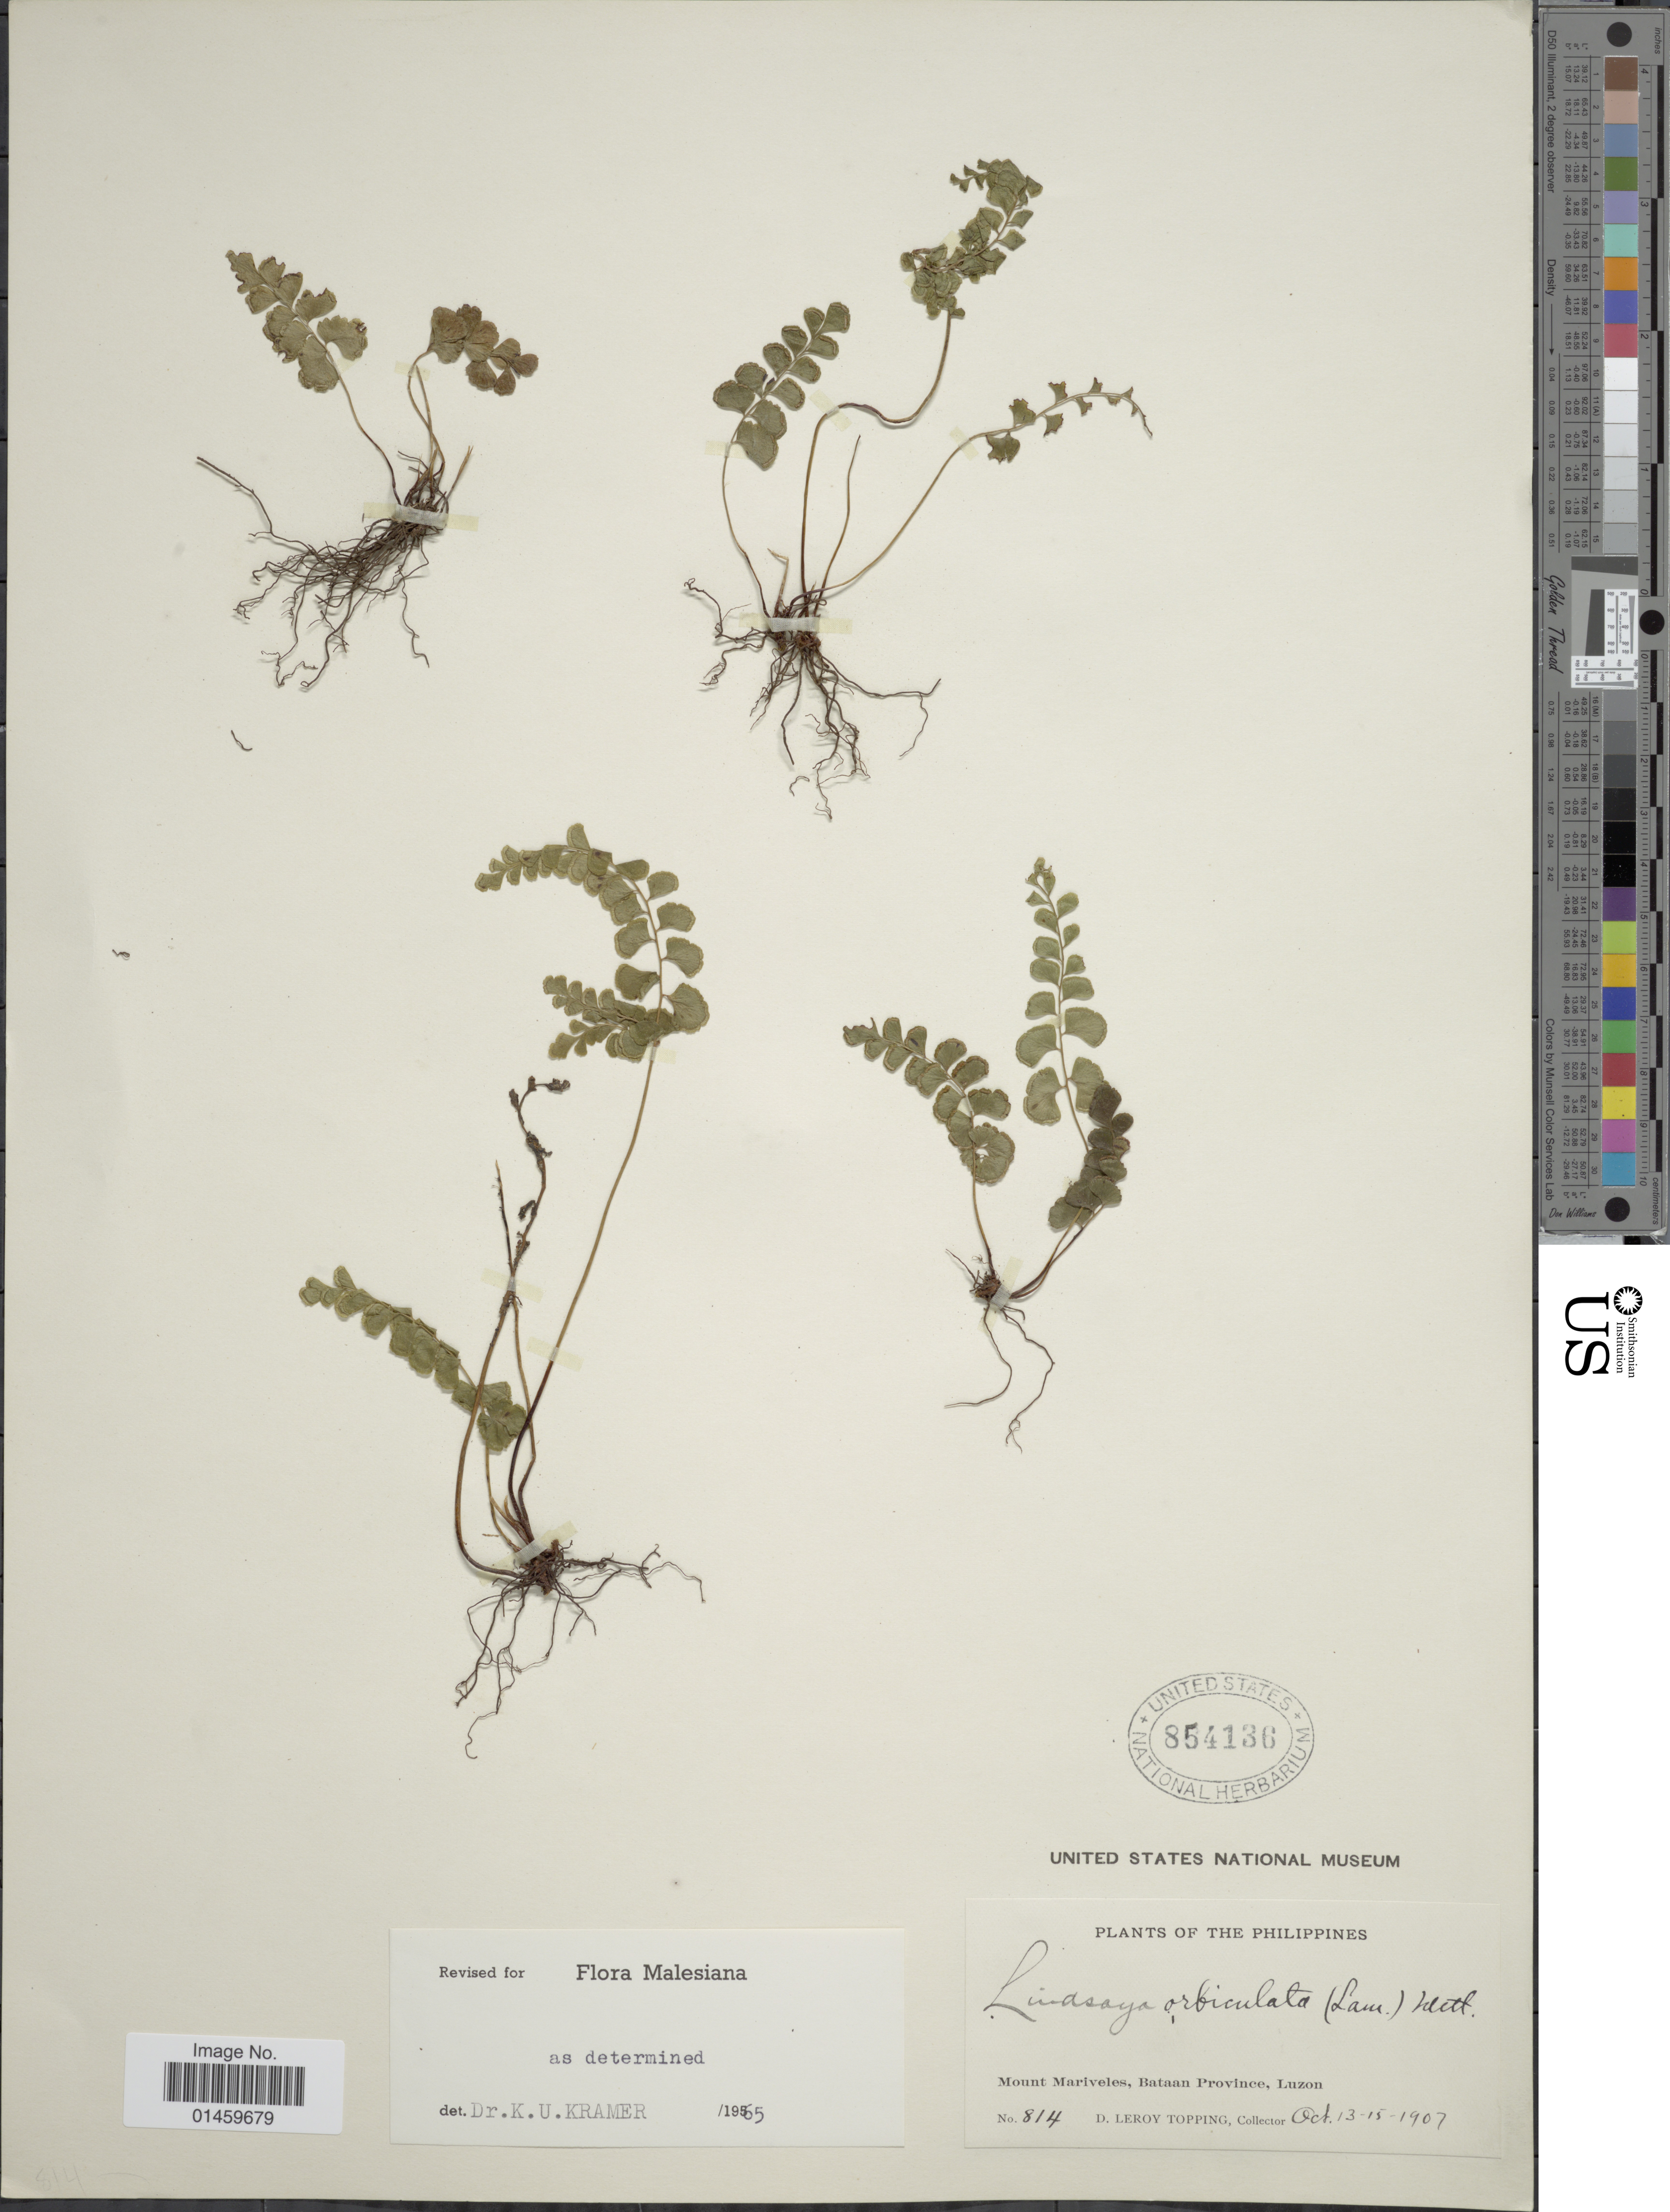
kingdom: Plantae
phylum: Tracheophyta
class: Polypodiopsida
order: Polypodiales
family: Lindsaeaceae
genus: Lindsaea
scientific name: Lindsaea orbiculata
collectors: D. L. Topping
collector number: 814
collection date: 1907-10-13/1907-10-15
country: Philippines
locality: Mount Mariviles, Bataan Province, Luzon.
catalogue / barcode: US 854136